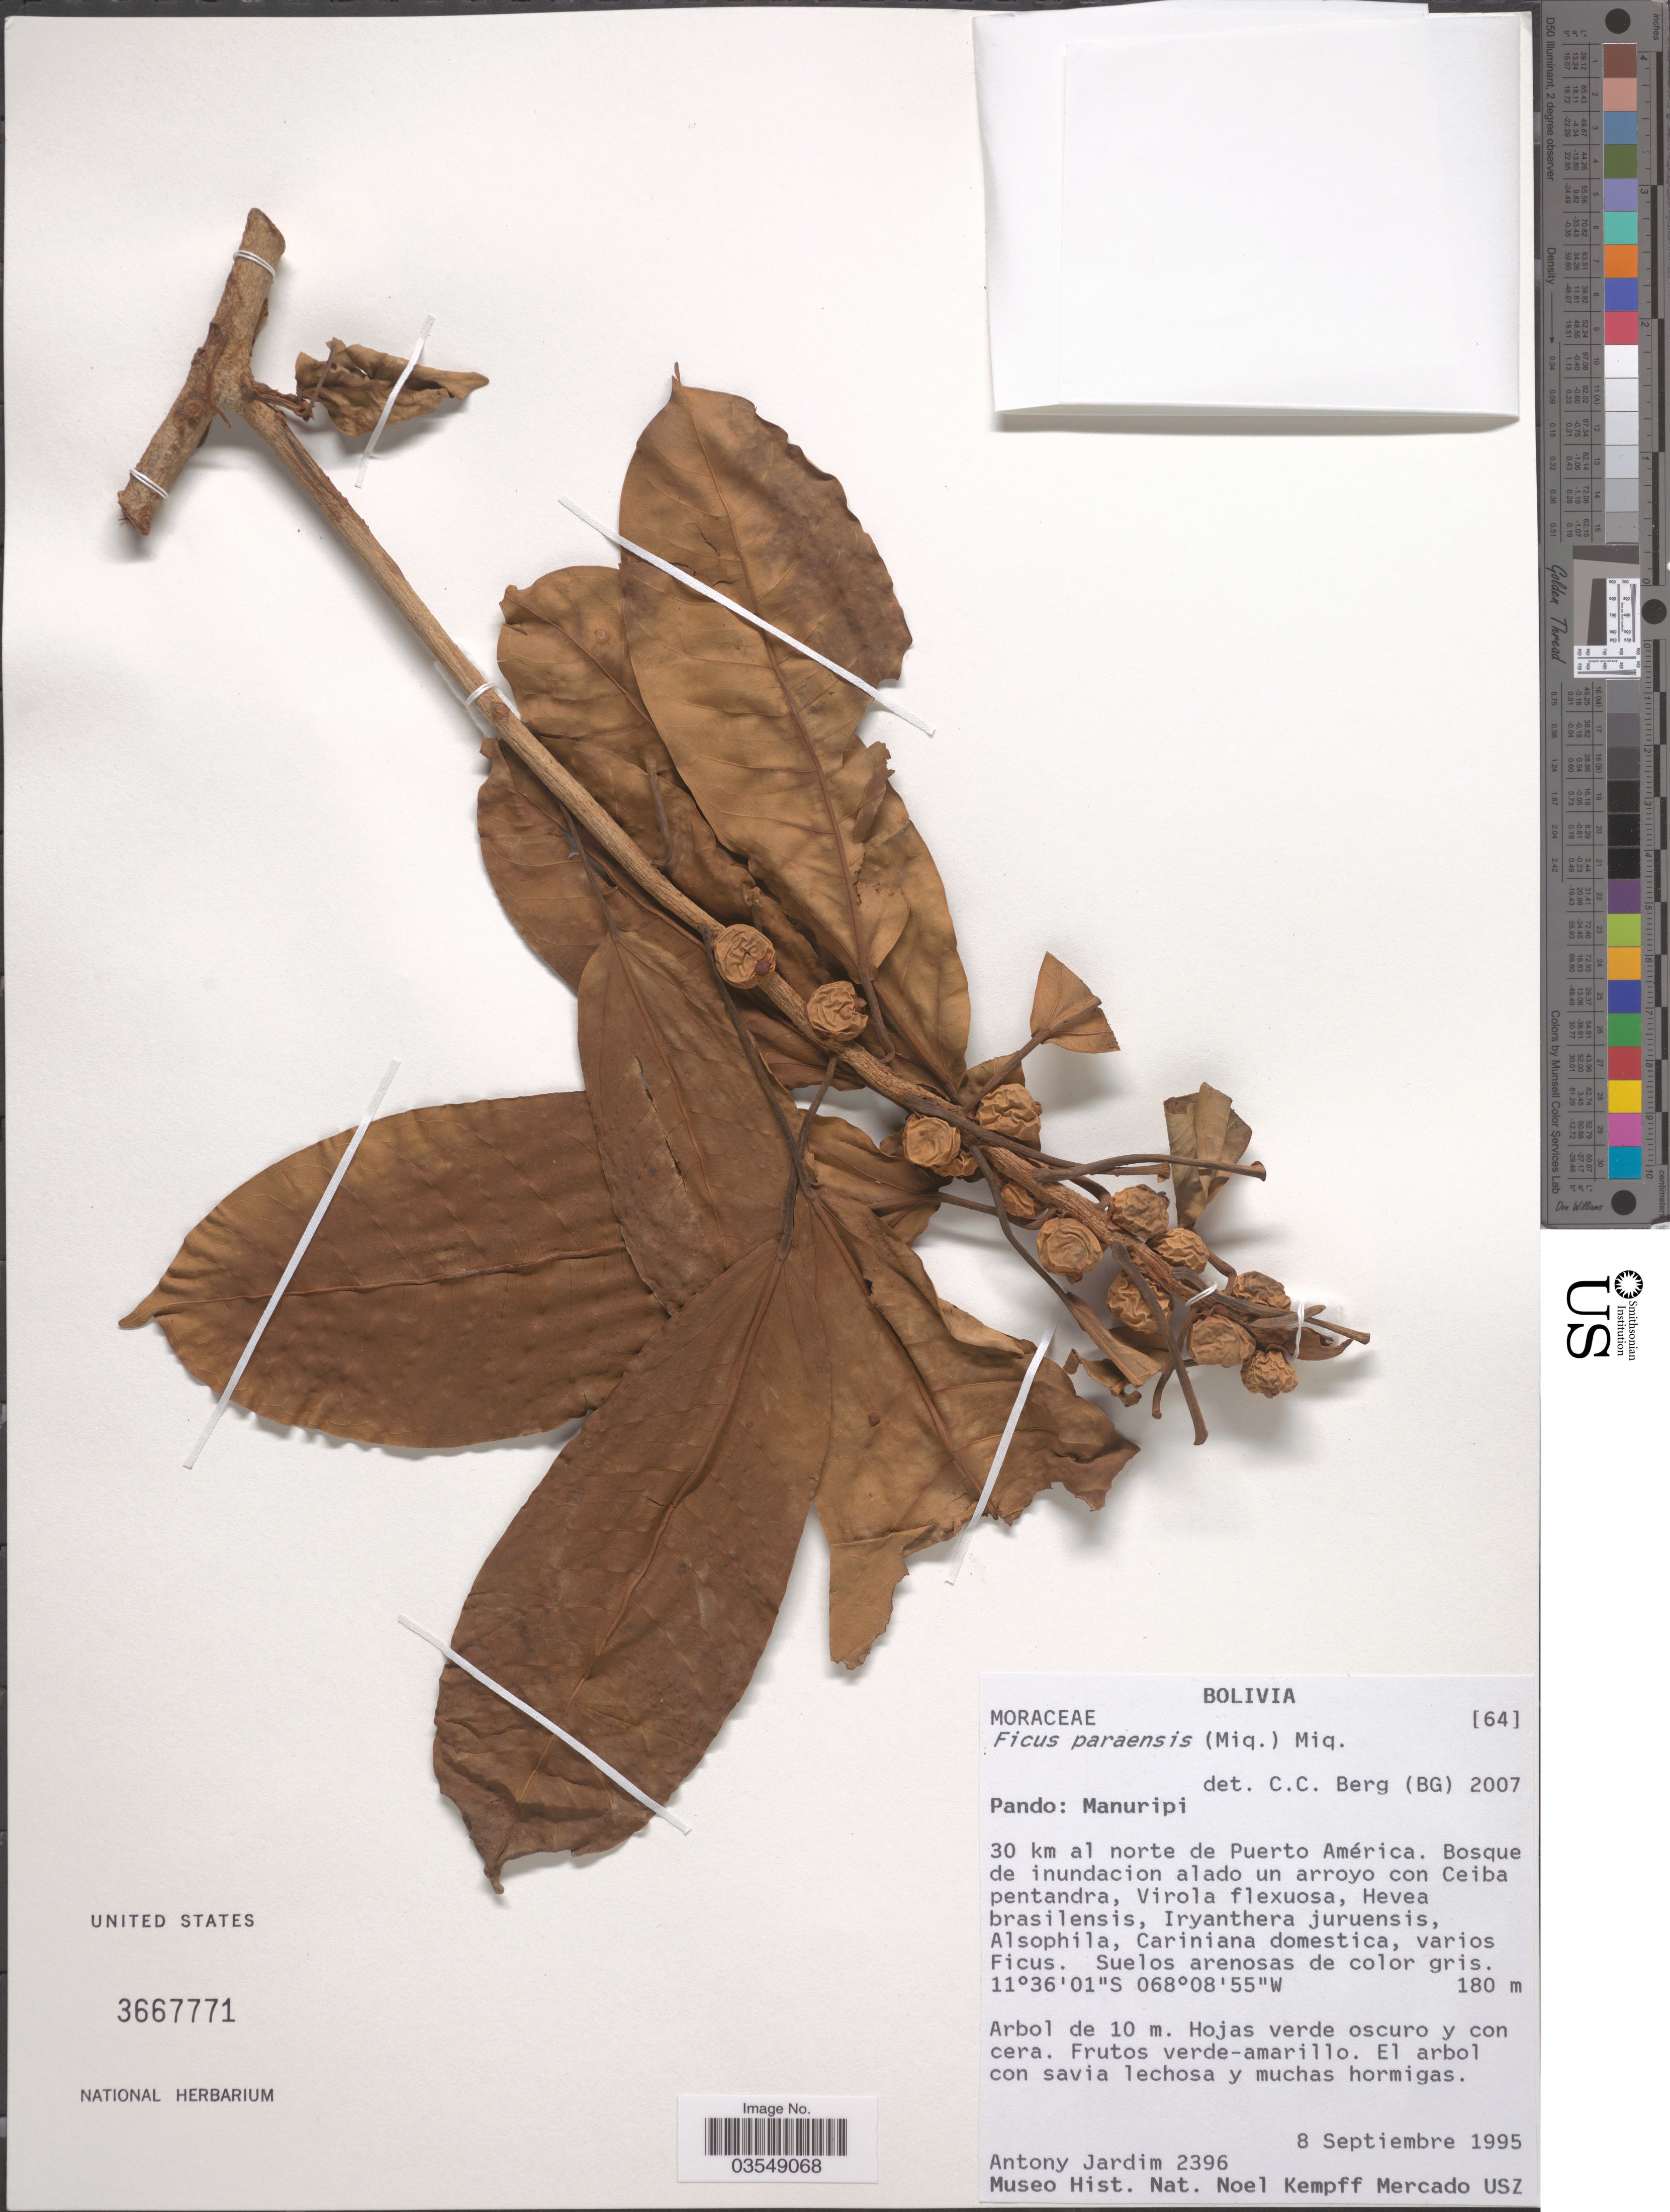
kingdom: Plantae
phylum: Tracheophyta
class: Magnoliopsida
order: Rosales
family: Moraceae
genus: Ficus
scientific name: Ficus paraensis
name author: (Miq.) Miq.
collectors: A. Jardim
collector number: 2396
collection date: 1995-09-08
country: Bolivia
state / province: Pando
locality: Manuripi. 30 km al norte de Puerto América. Bosque de inundacion alado un arroyo con Ceiba pentandra.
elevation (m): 180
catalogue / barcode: US 3667771